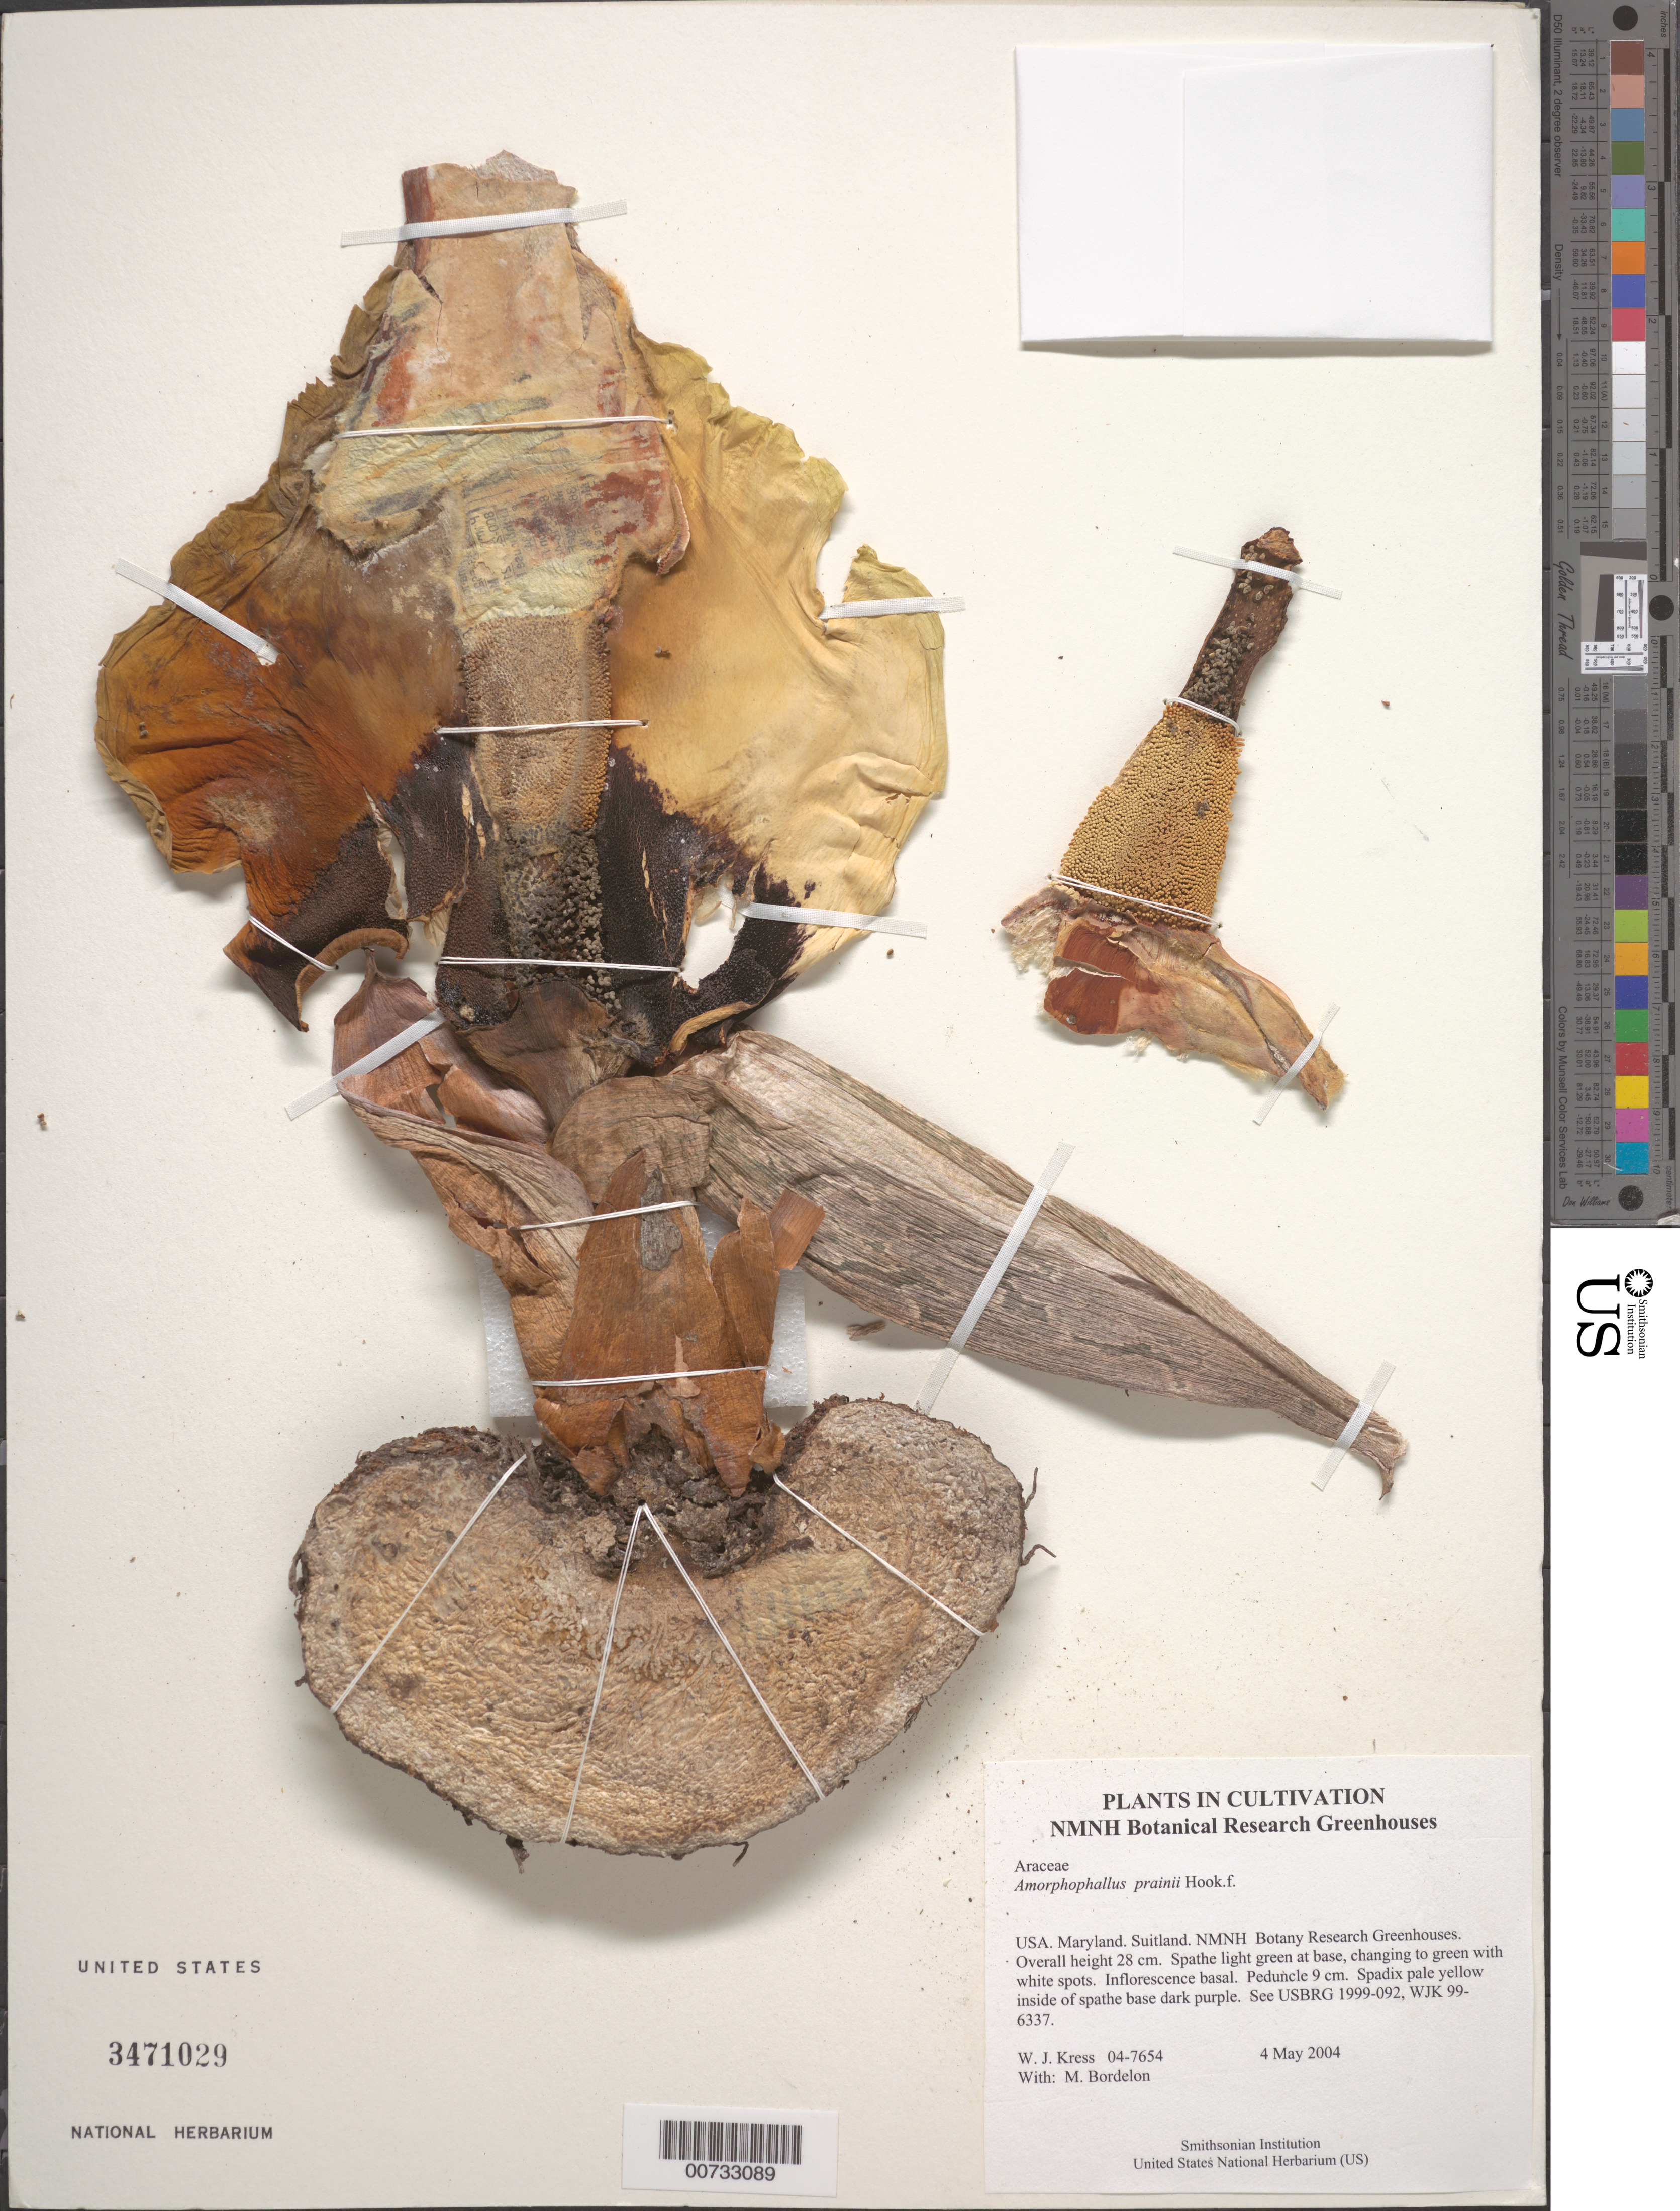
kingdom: Plantae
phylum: Tracheophyta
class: Liliopsida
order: Alismatales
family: Araceae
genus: Amorphophallus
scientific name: Amorphophallus prainii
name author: Hook. f.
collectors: W. J. Kress & M. Bordelon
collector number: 04-7654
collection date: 2004-05-04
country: United States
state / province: Maryland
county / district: Prince George's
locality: NMNH Botany Research Greenhouses. Suitland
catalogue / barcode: US 3471029